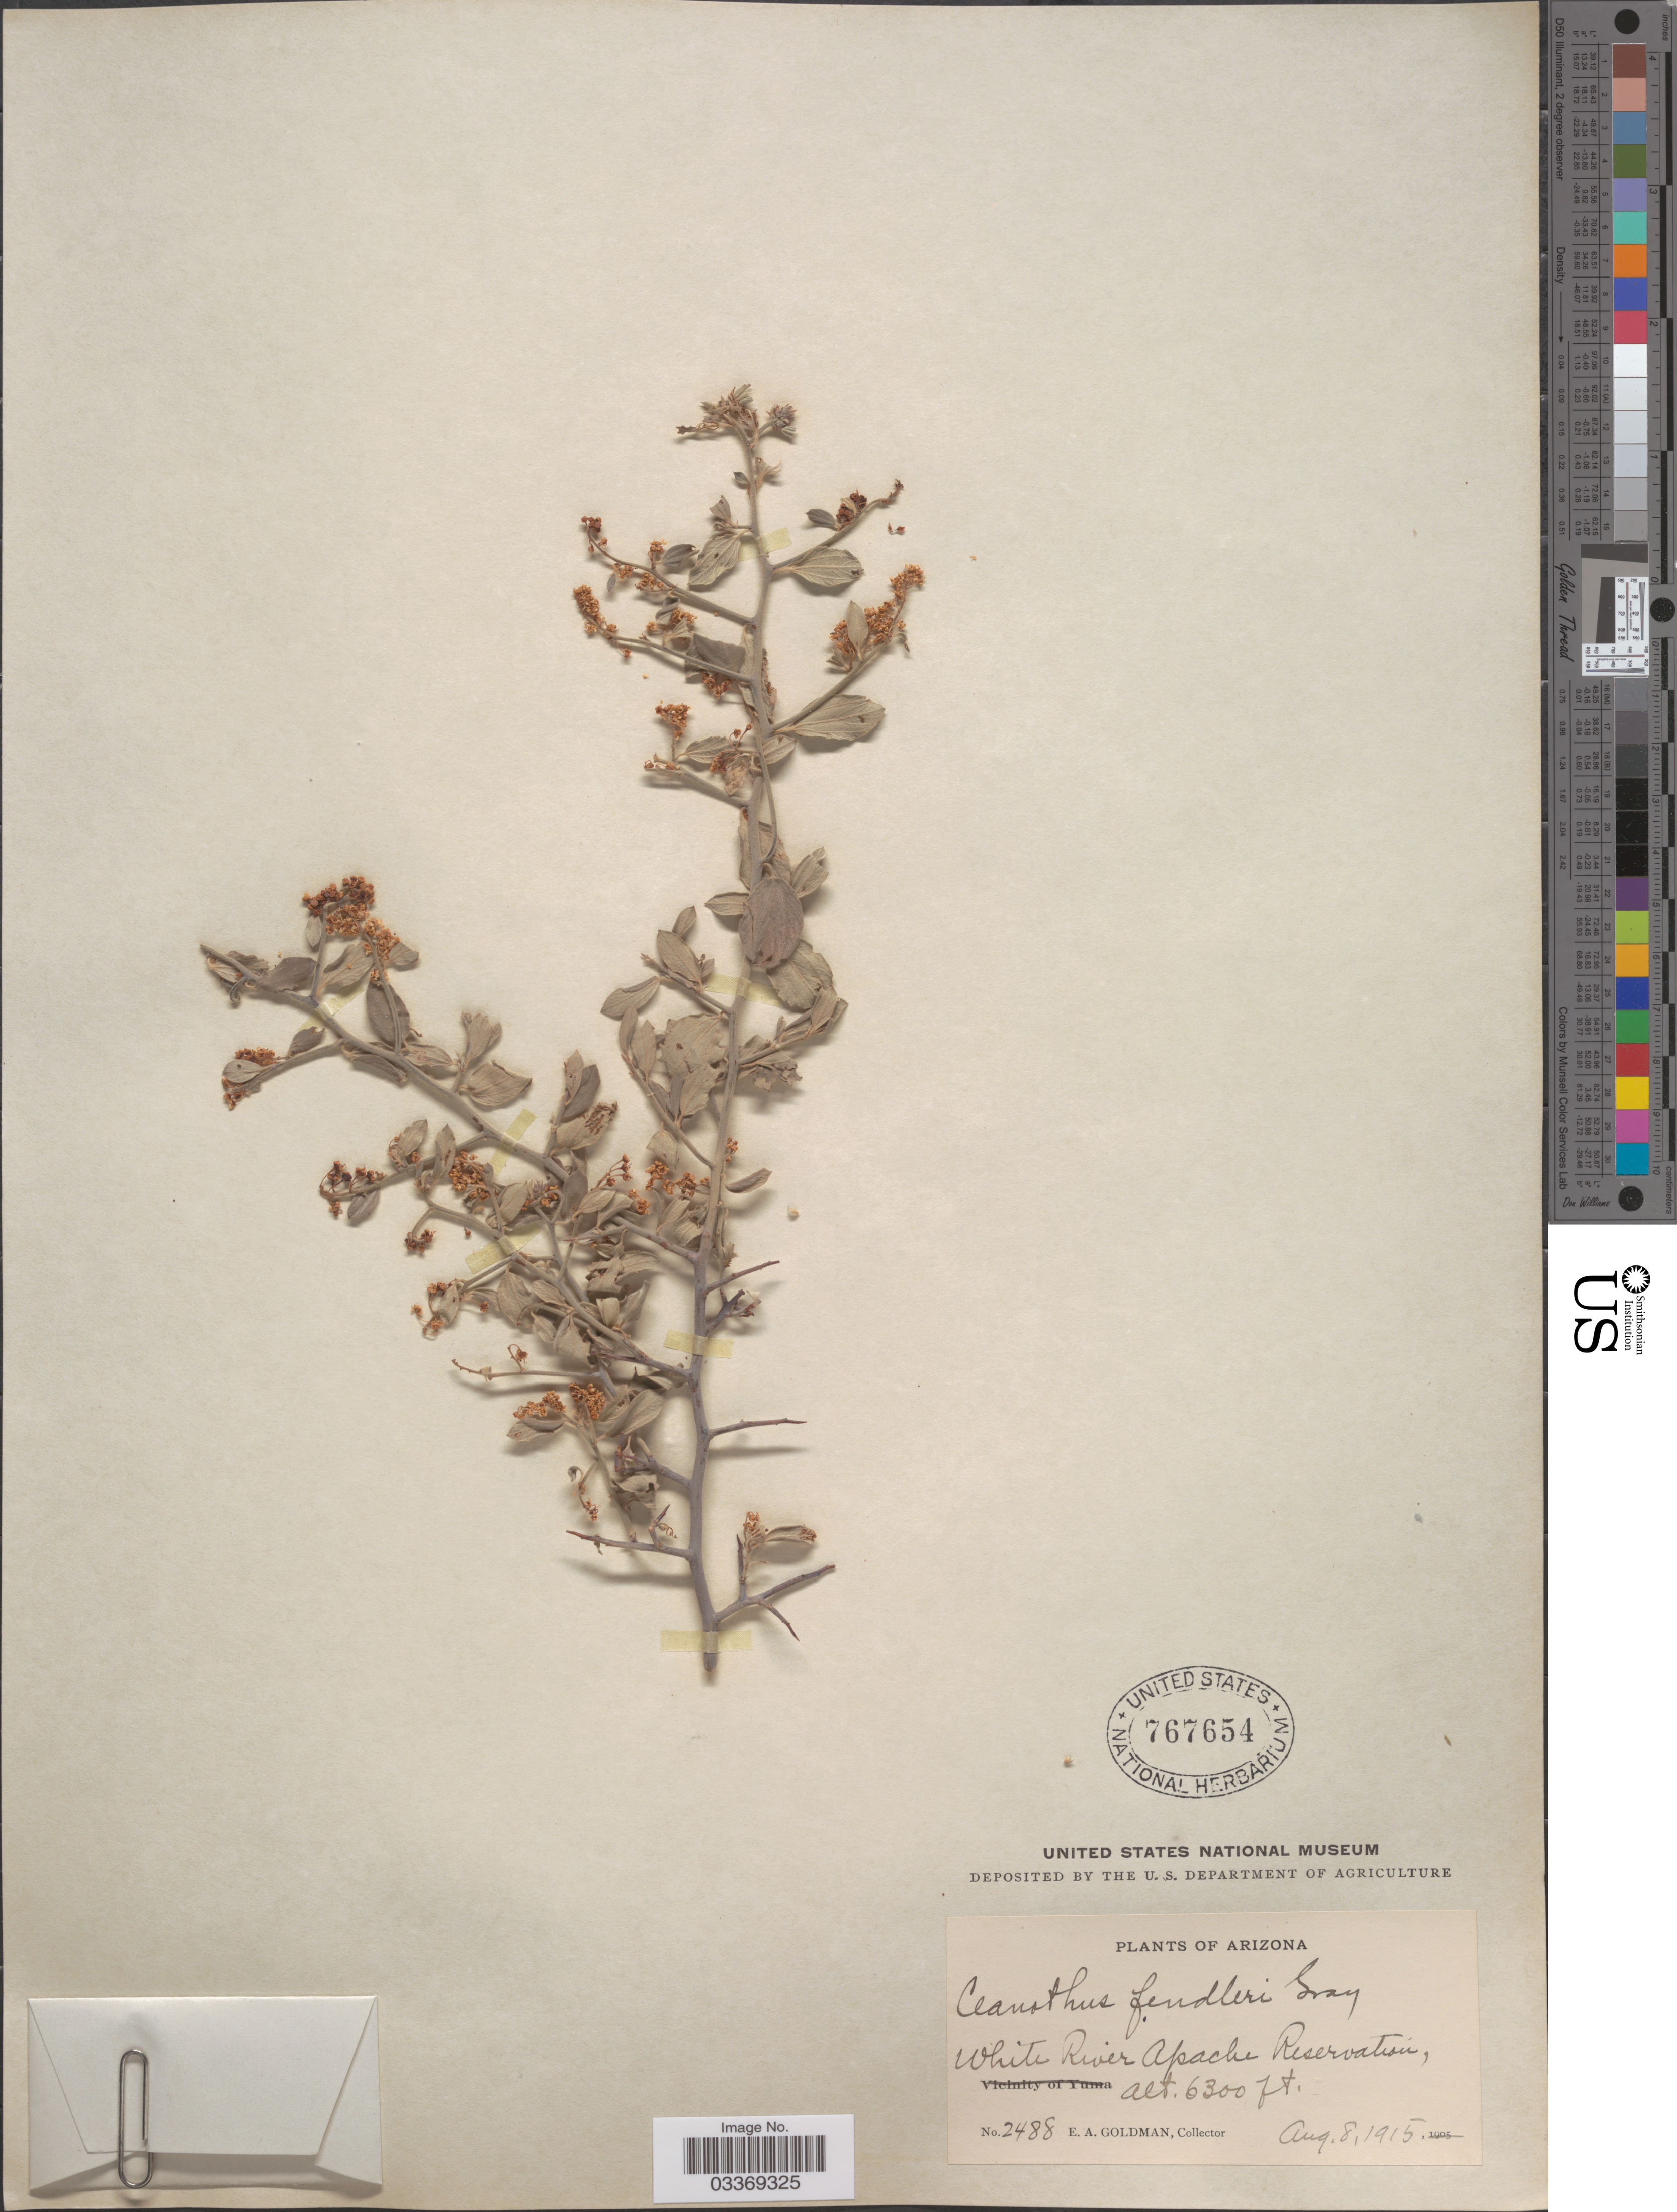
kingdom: Plantae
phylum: Tracheophyta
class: Magnoliopsida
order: Rosales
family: Rhamnaceae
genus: Ceanothus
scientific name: Ceanothus fendleri var. venosus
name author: (A. Gray) Trel.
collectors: E. A. Goldman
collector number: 2488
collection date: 1915-08-08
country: United States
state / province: Arizona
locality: White River Apache Reservation.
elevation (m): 1920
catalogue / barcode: US 757654